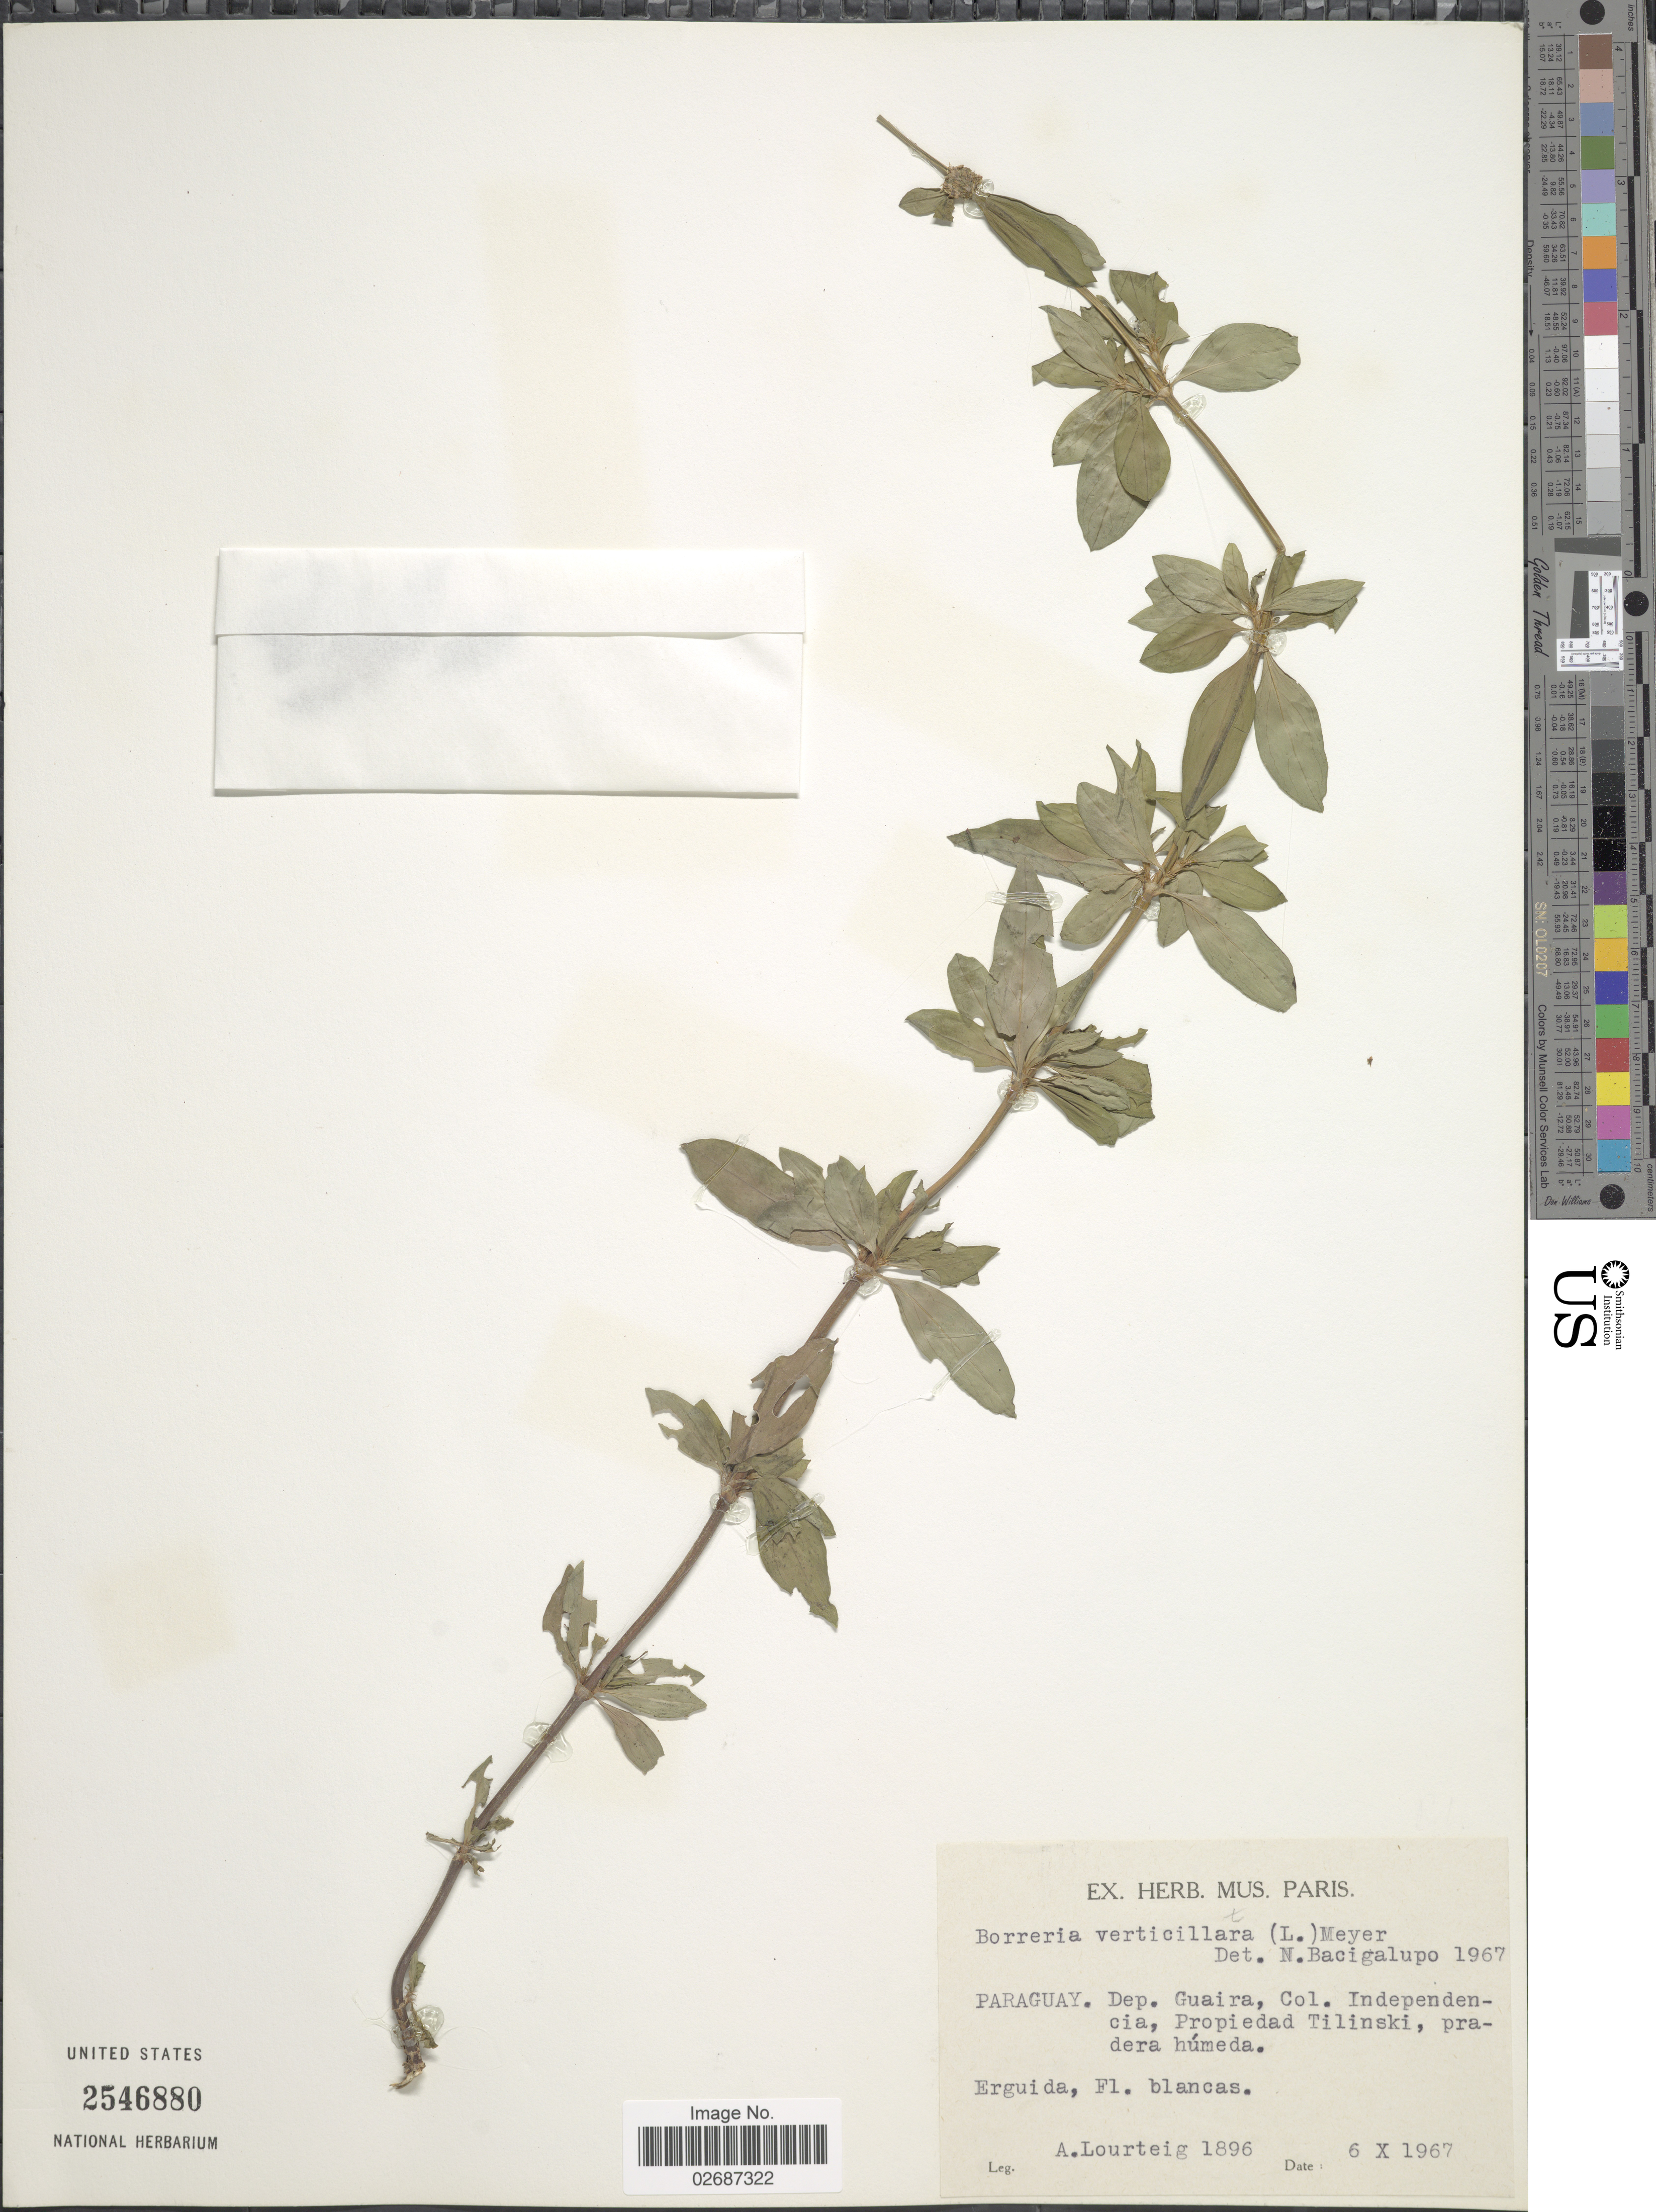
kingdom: Plantae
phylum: Tracheophyta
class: Magnoliopsida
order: Gentianales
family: Rubiaceae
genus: Borreria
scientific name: Borreria verticillata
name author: (L.) G. Mey.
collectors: A. Lourteig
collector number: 1896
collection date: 1967-10-06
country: Paraguay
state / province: Guaira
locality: Col. Indepencia, Propiedad Tilinski, pradera humeda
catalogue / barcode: US 2546880